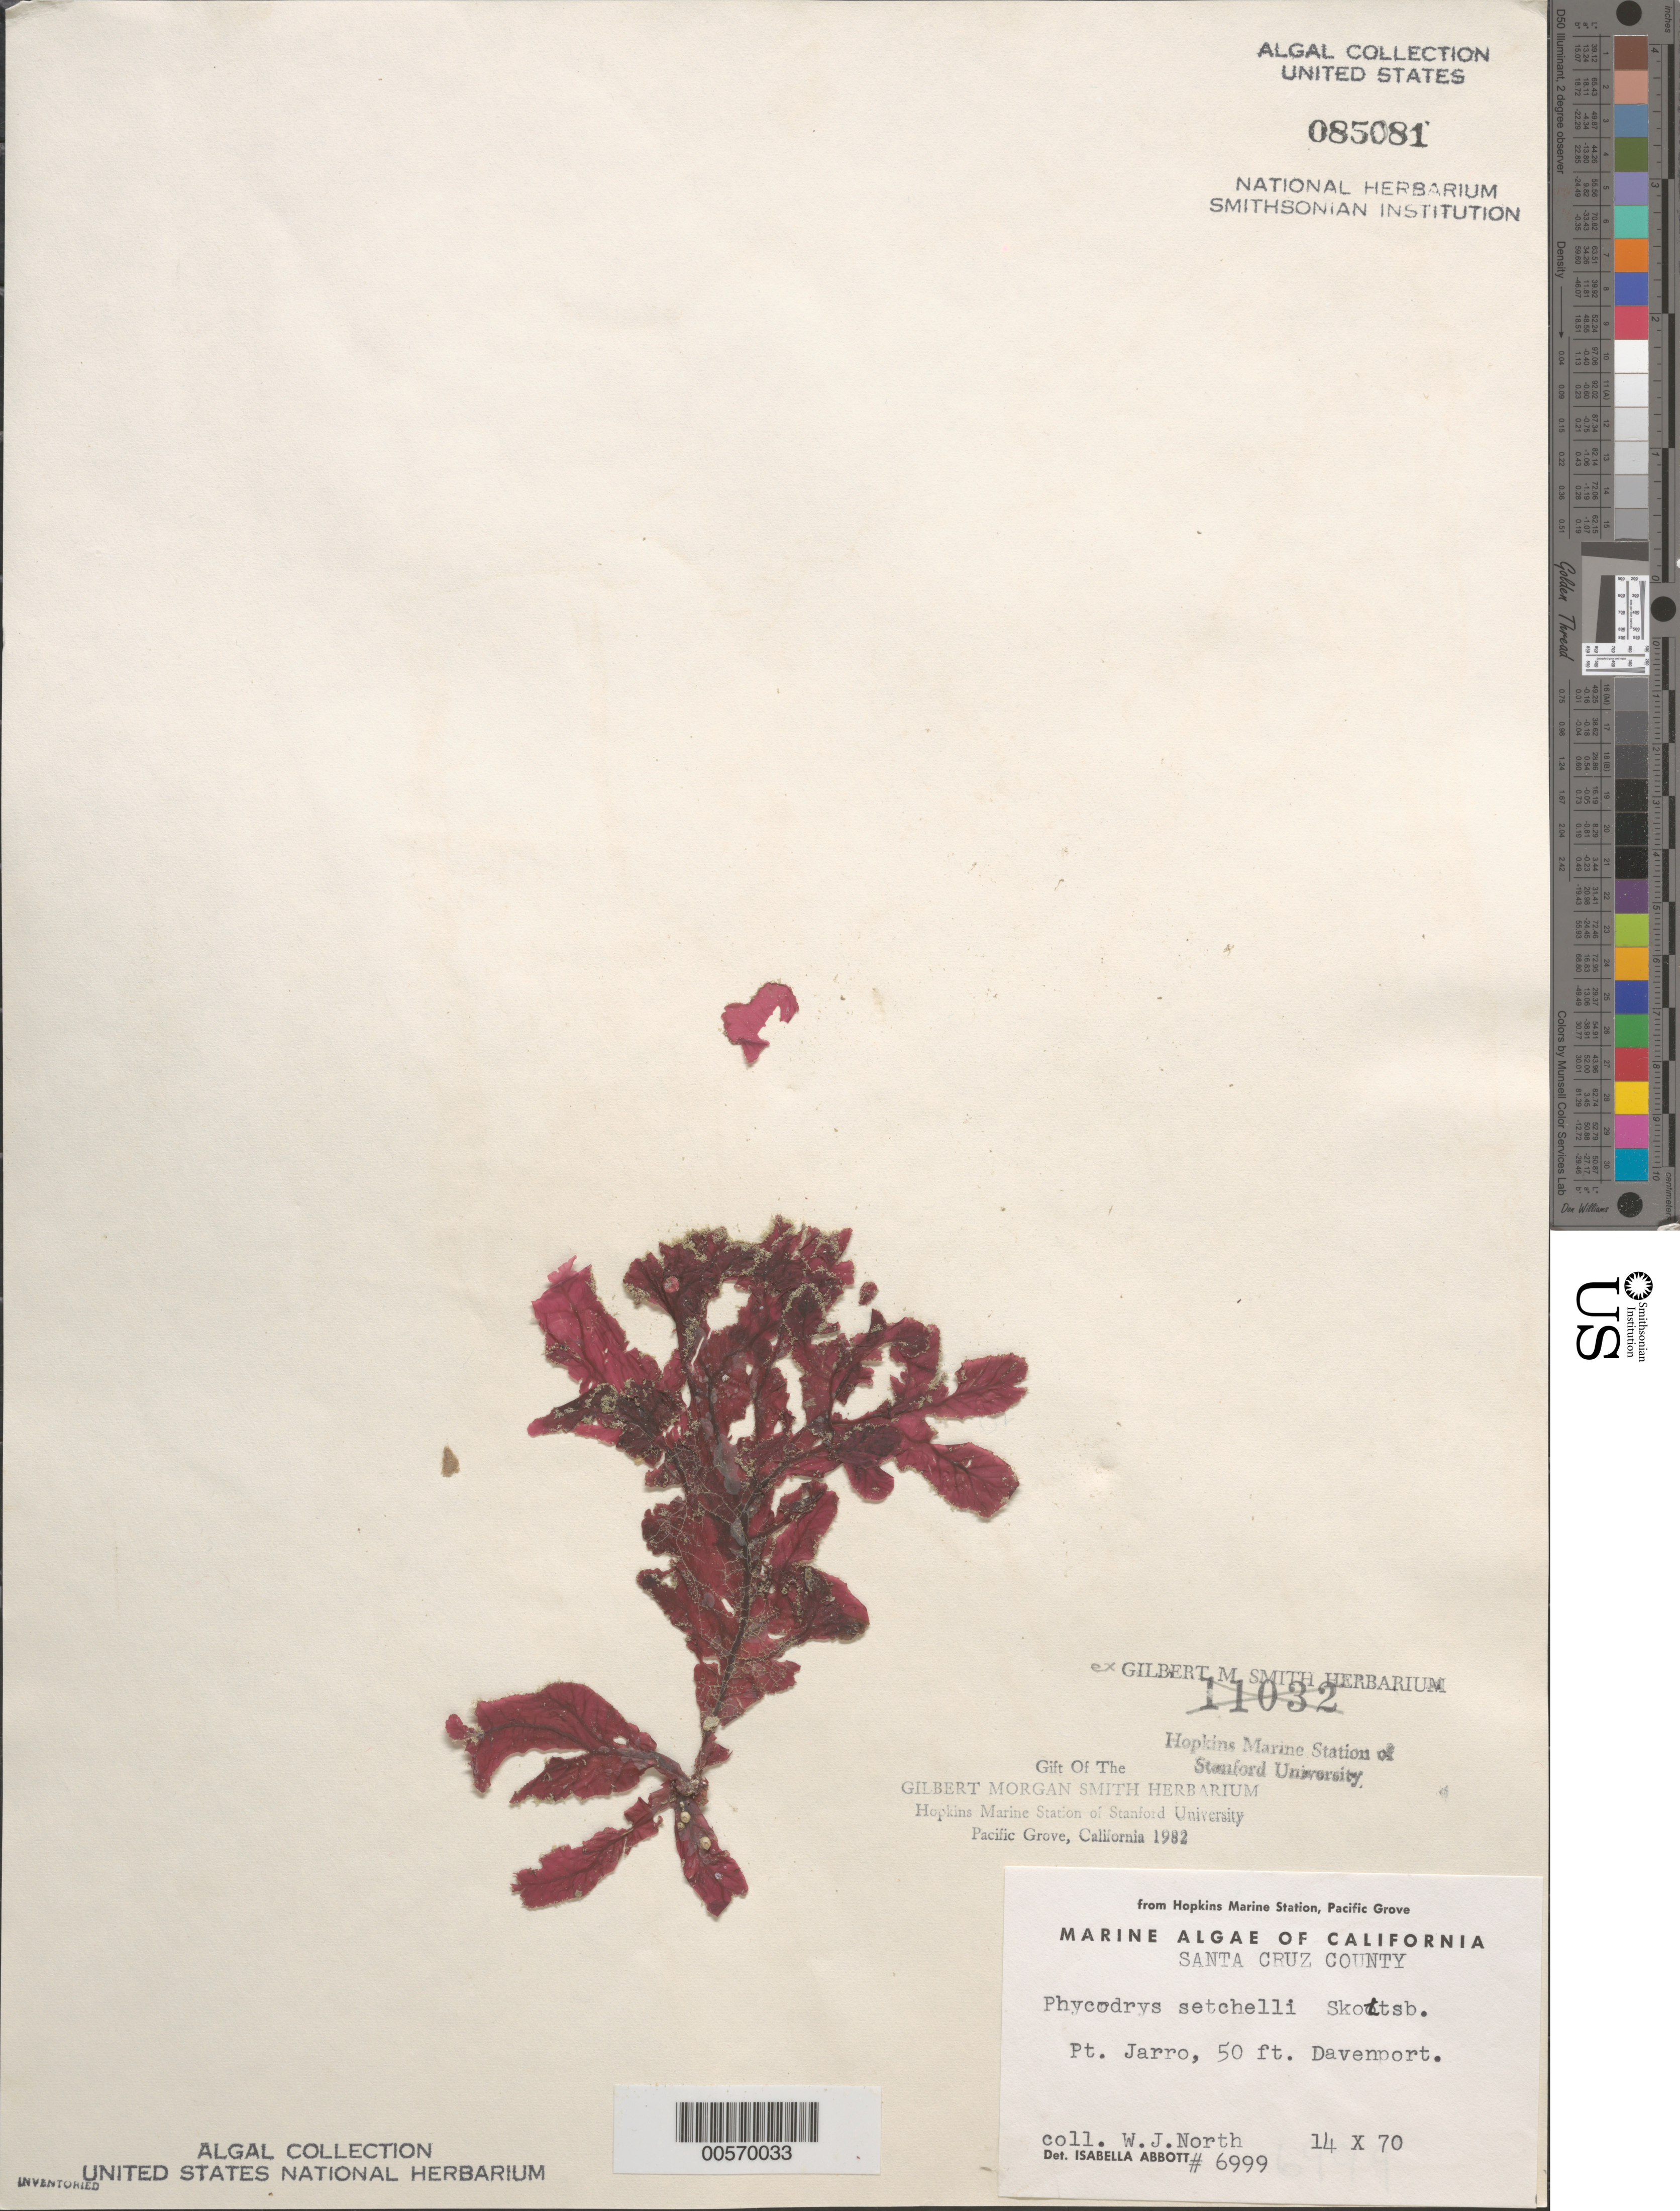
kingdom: Plantae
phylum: Rhodophyta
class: Florideophyceae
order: Ceramiales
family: Delesseriaceae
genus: Phycodrys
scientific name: Phycodrys setchellii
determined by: Abbott, Isabella A.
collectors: W. North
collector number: IAA 6999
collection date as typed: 14 Oct 1970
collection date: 1970-10-14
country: United States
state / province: California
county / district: Santa Cruz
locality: El Jarro Point (Pt. Jarro), Davenport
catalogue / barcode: US 85081